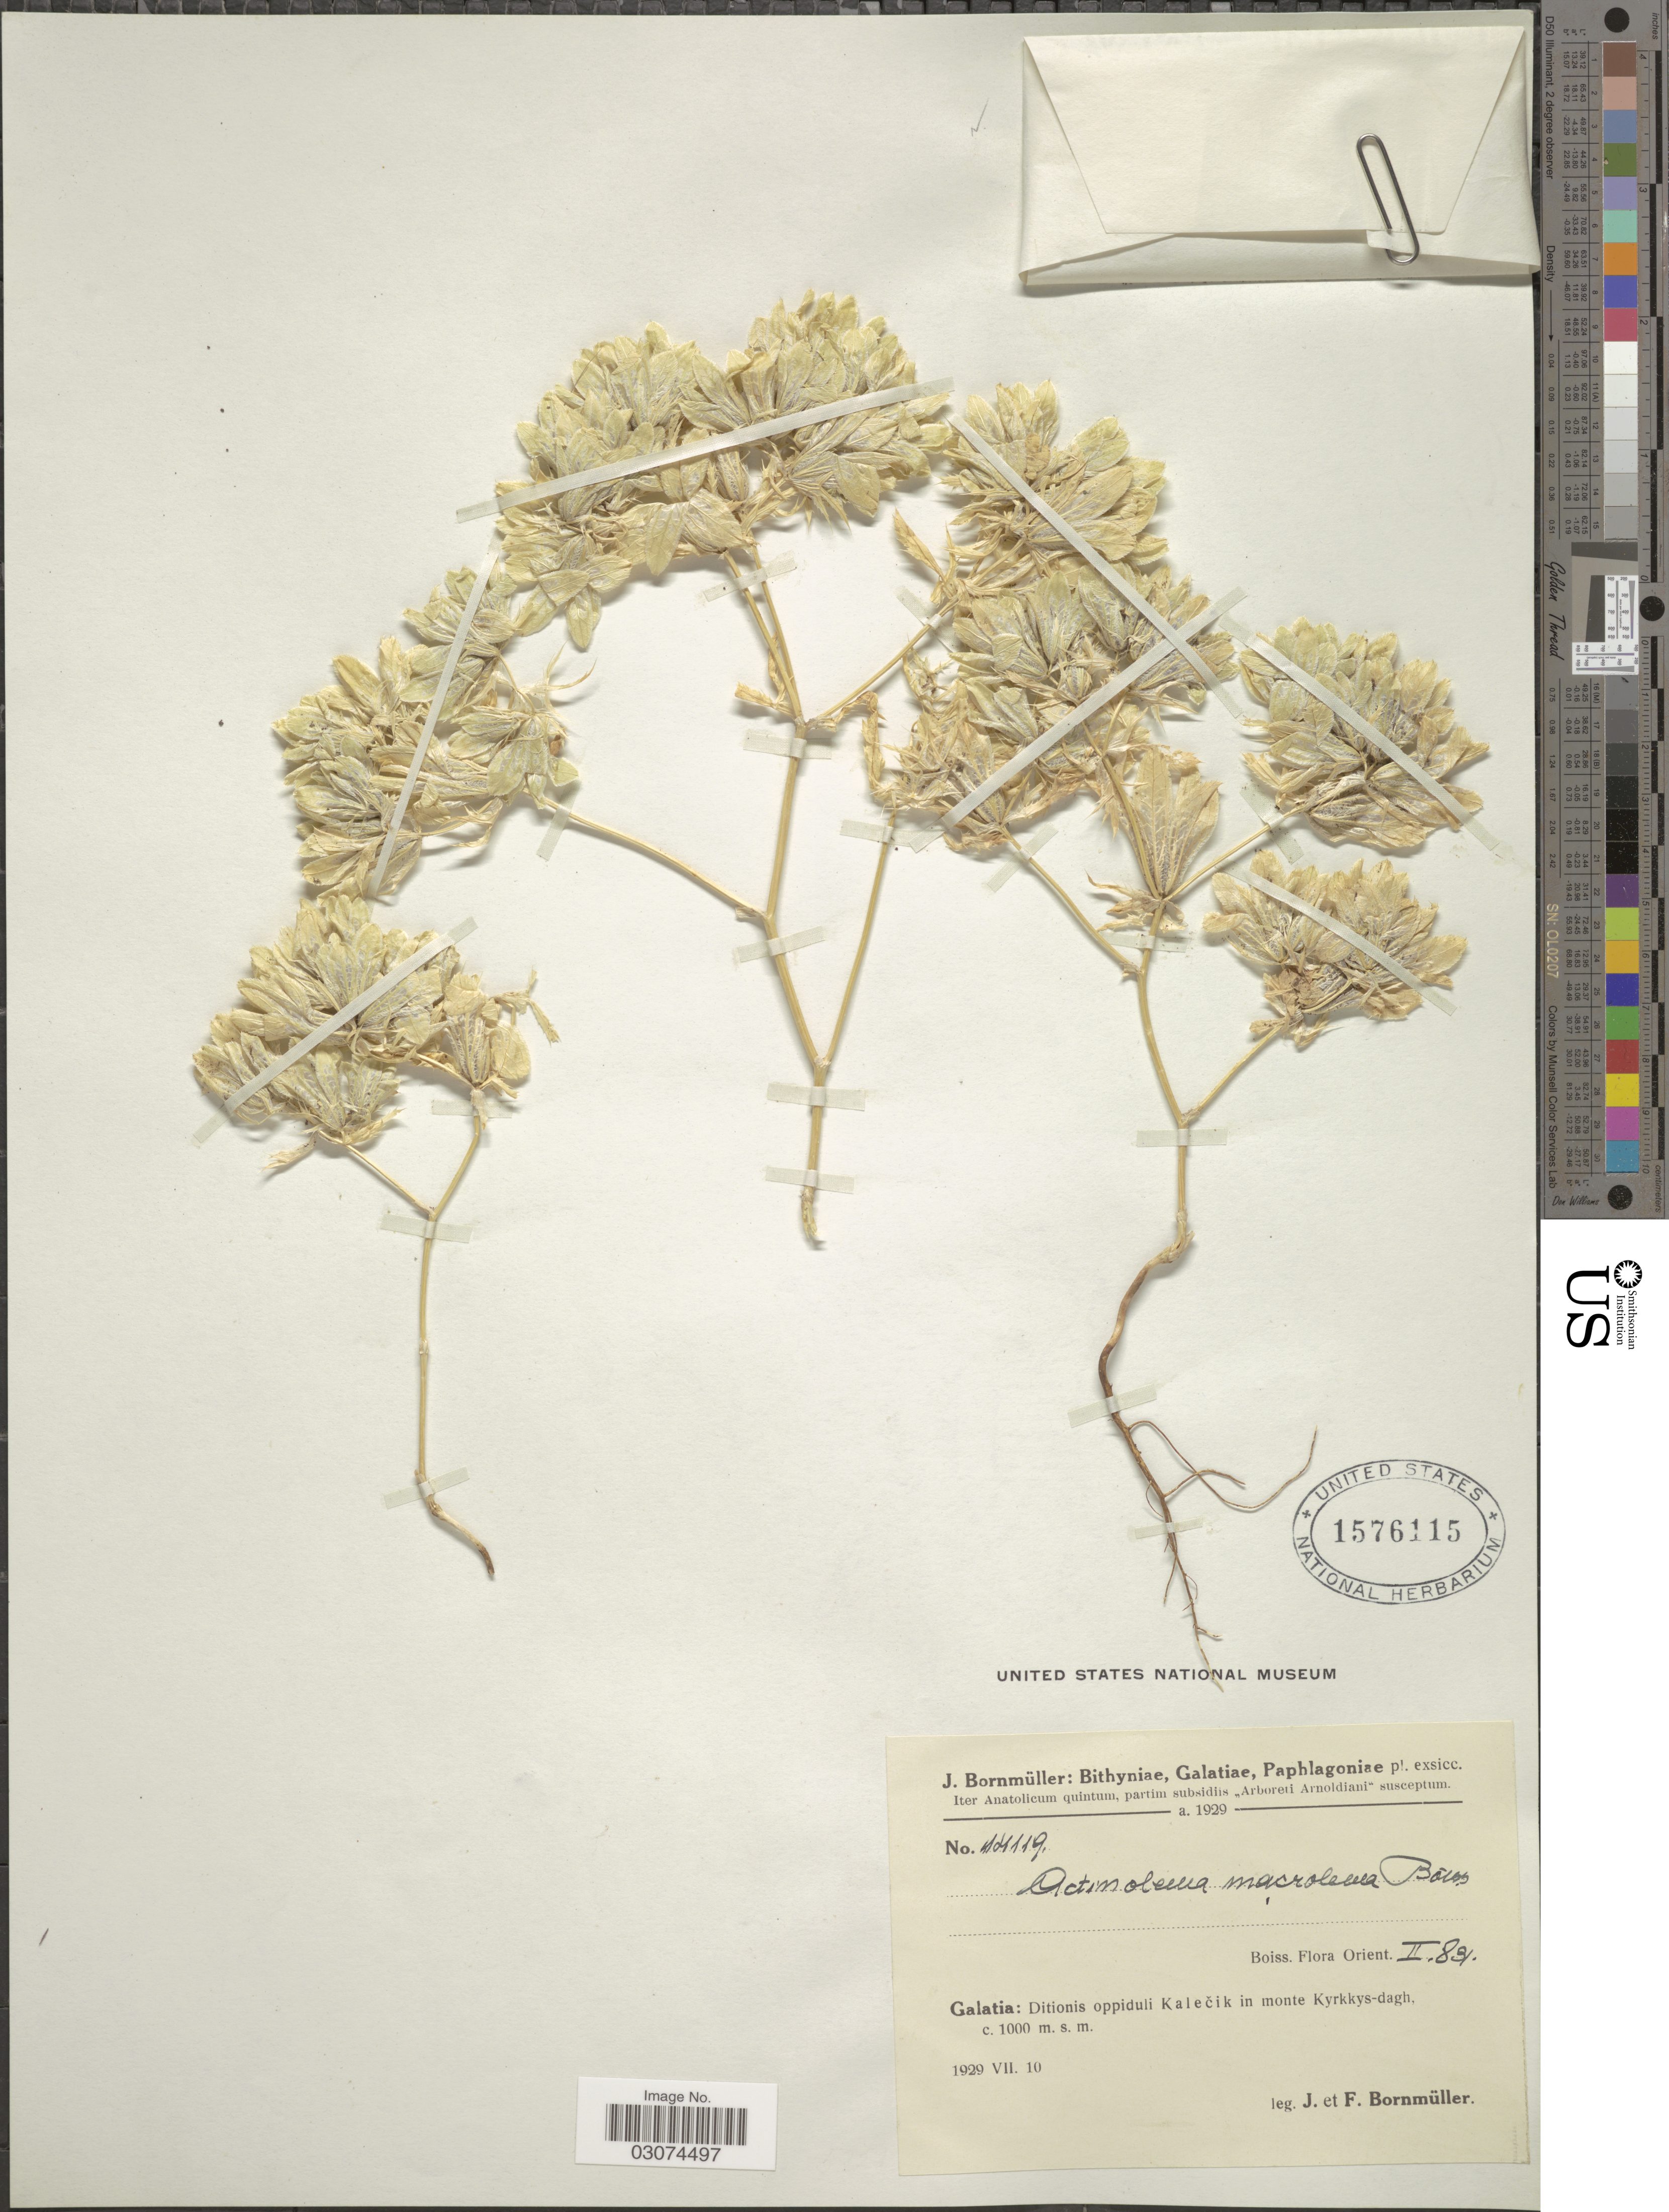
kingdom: Plantae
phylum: Tracheophyta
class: Magnoliopsida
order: Apiales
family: Apiaceae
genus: Actinolema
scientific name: Actinolema macrolema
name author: Boiss.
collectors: J. Bornmüller & F. Bornmüller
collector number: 44119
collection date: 1929-07-10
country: Romania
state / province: Galati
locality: Galatia: Ditionis oppiduli Kalecik in monte Kyrkkys-dagh.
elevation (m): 1000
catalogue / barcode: US 1576115